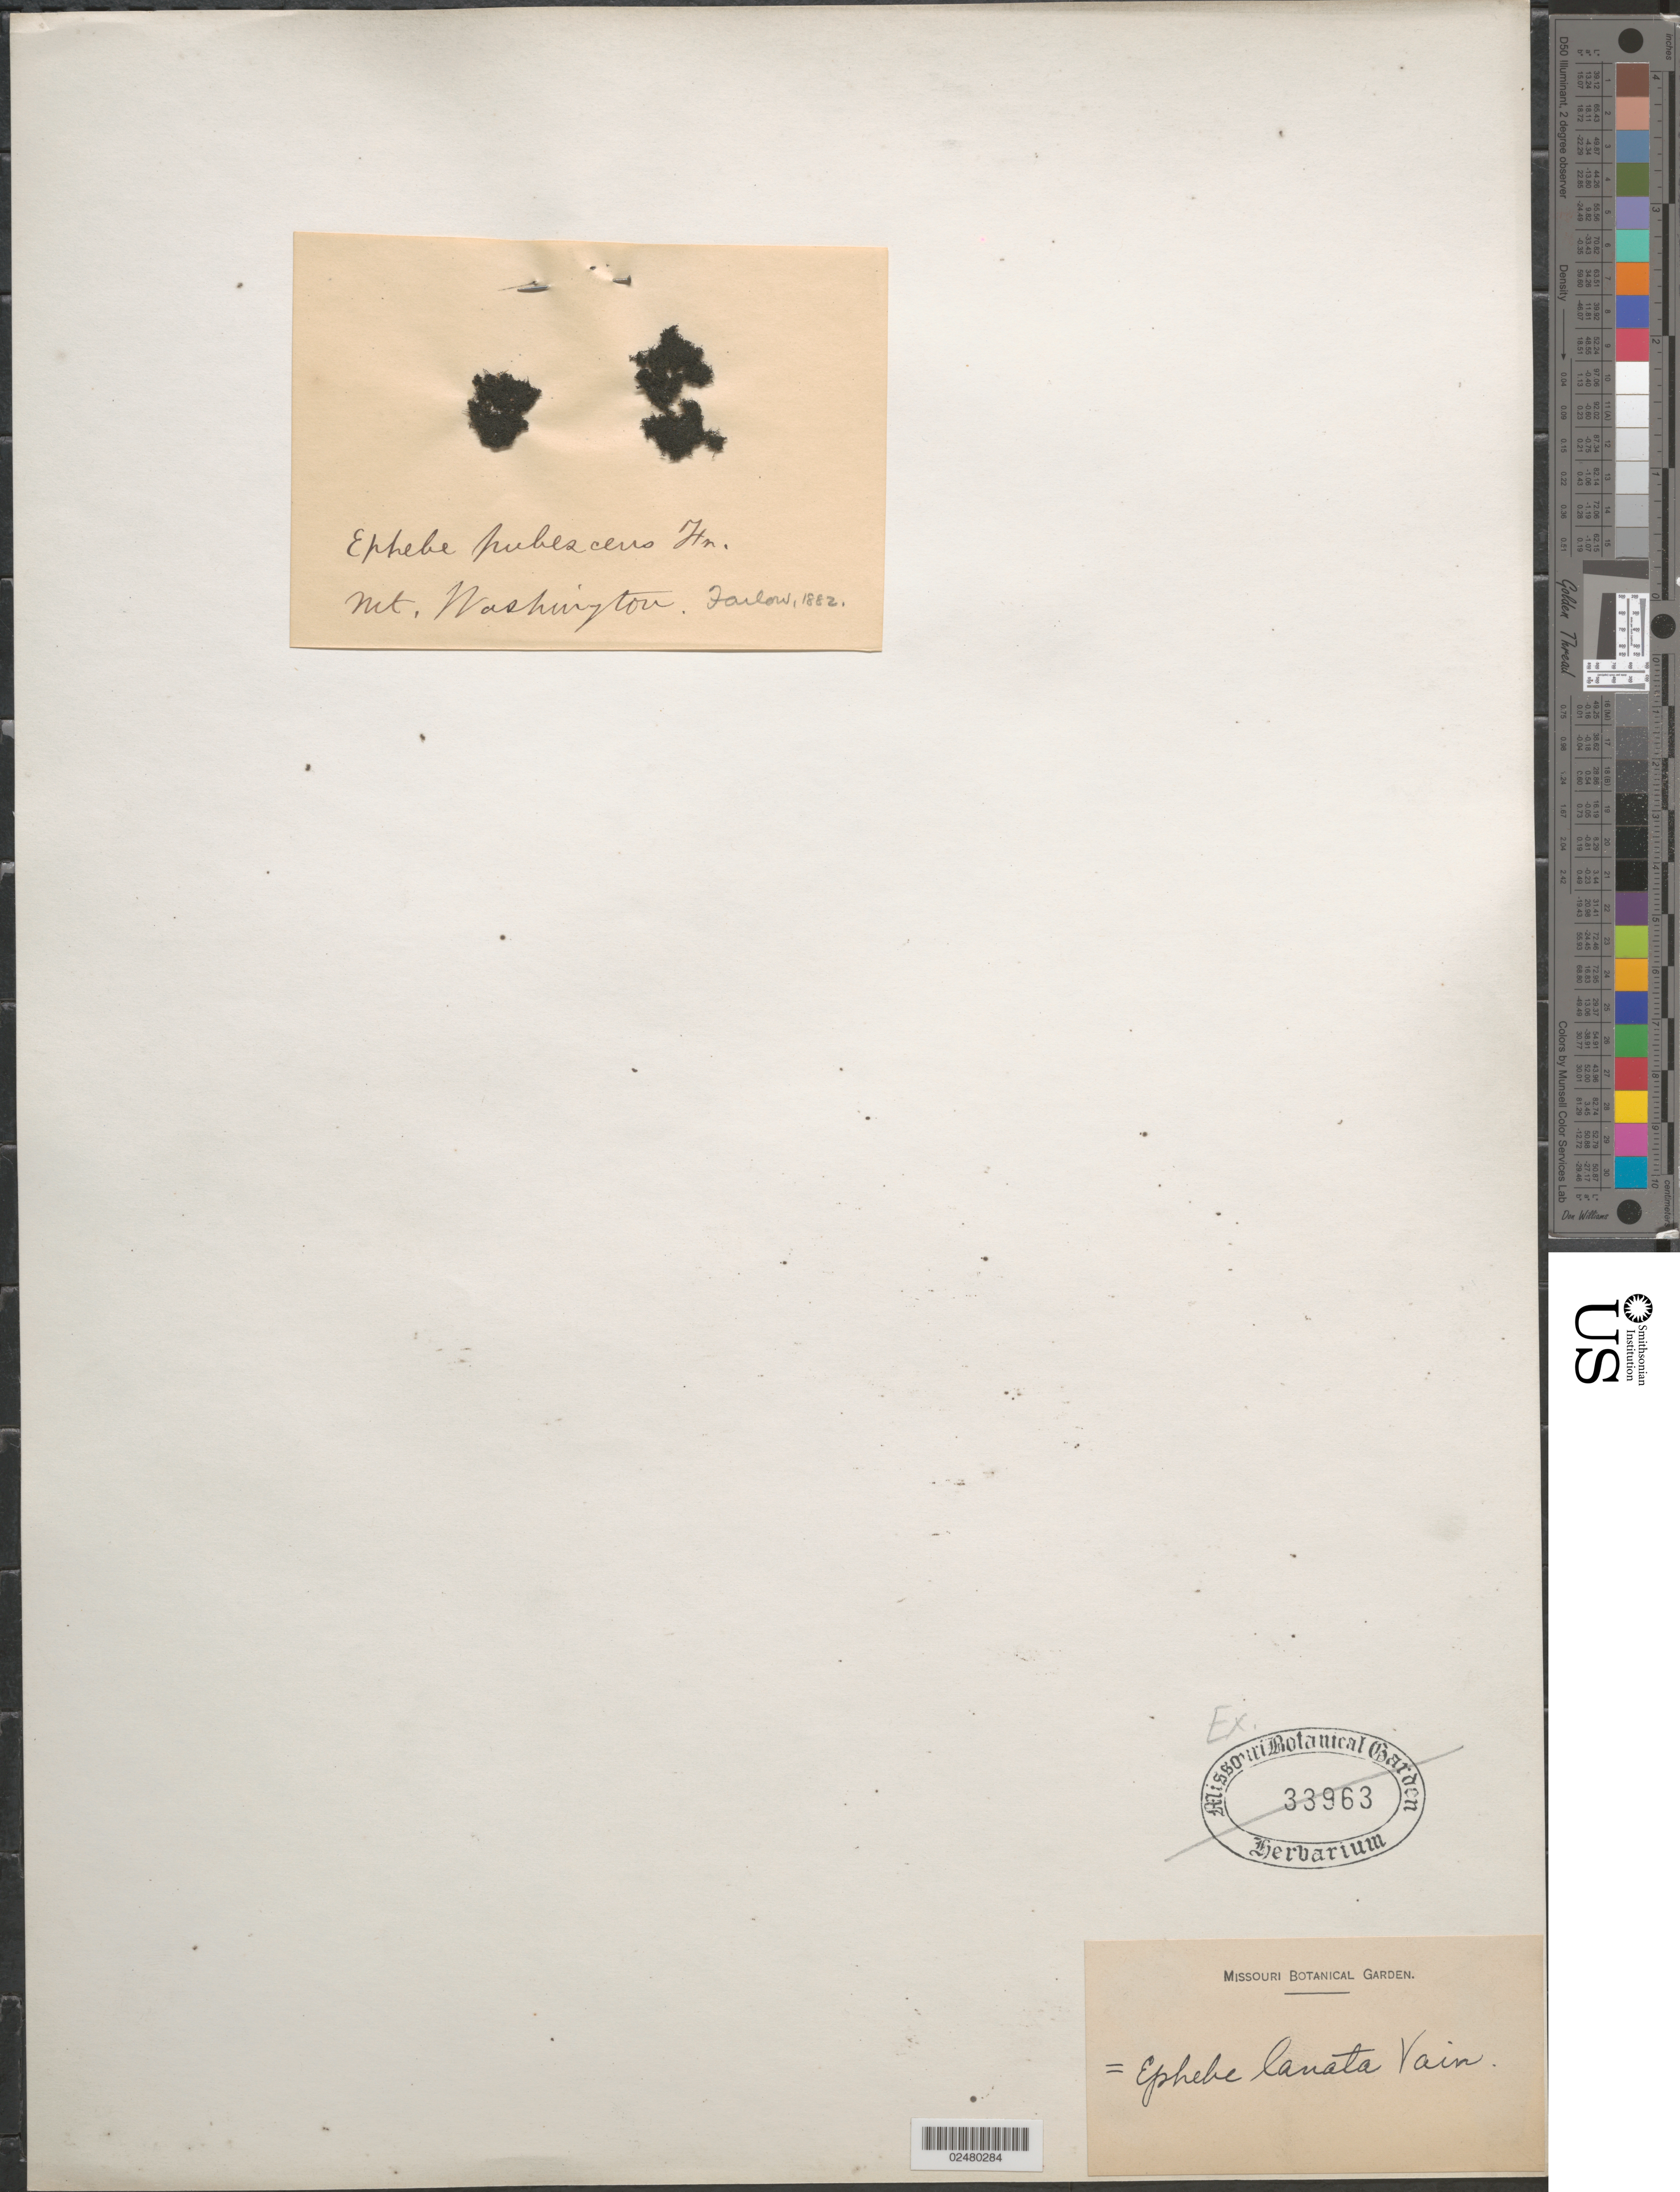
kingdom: Fungi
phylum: Ascomycota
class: Lichinomycetes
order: Lichinales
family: Lichinaceae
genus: Ephebe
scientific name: Ephebe brasiliensis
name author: (Vain.) Henssen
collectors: W. G. Farlow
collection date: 1882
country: United States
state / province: New Hampshire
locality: Mt. Washington